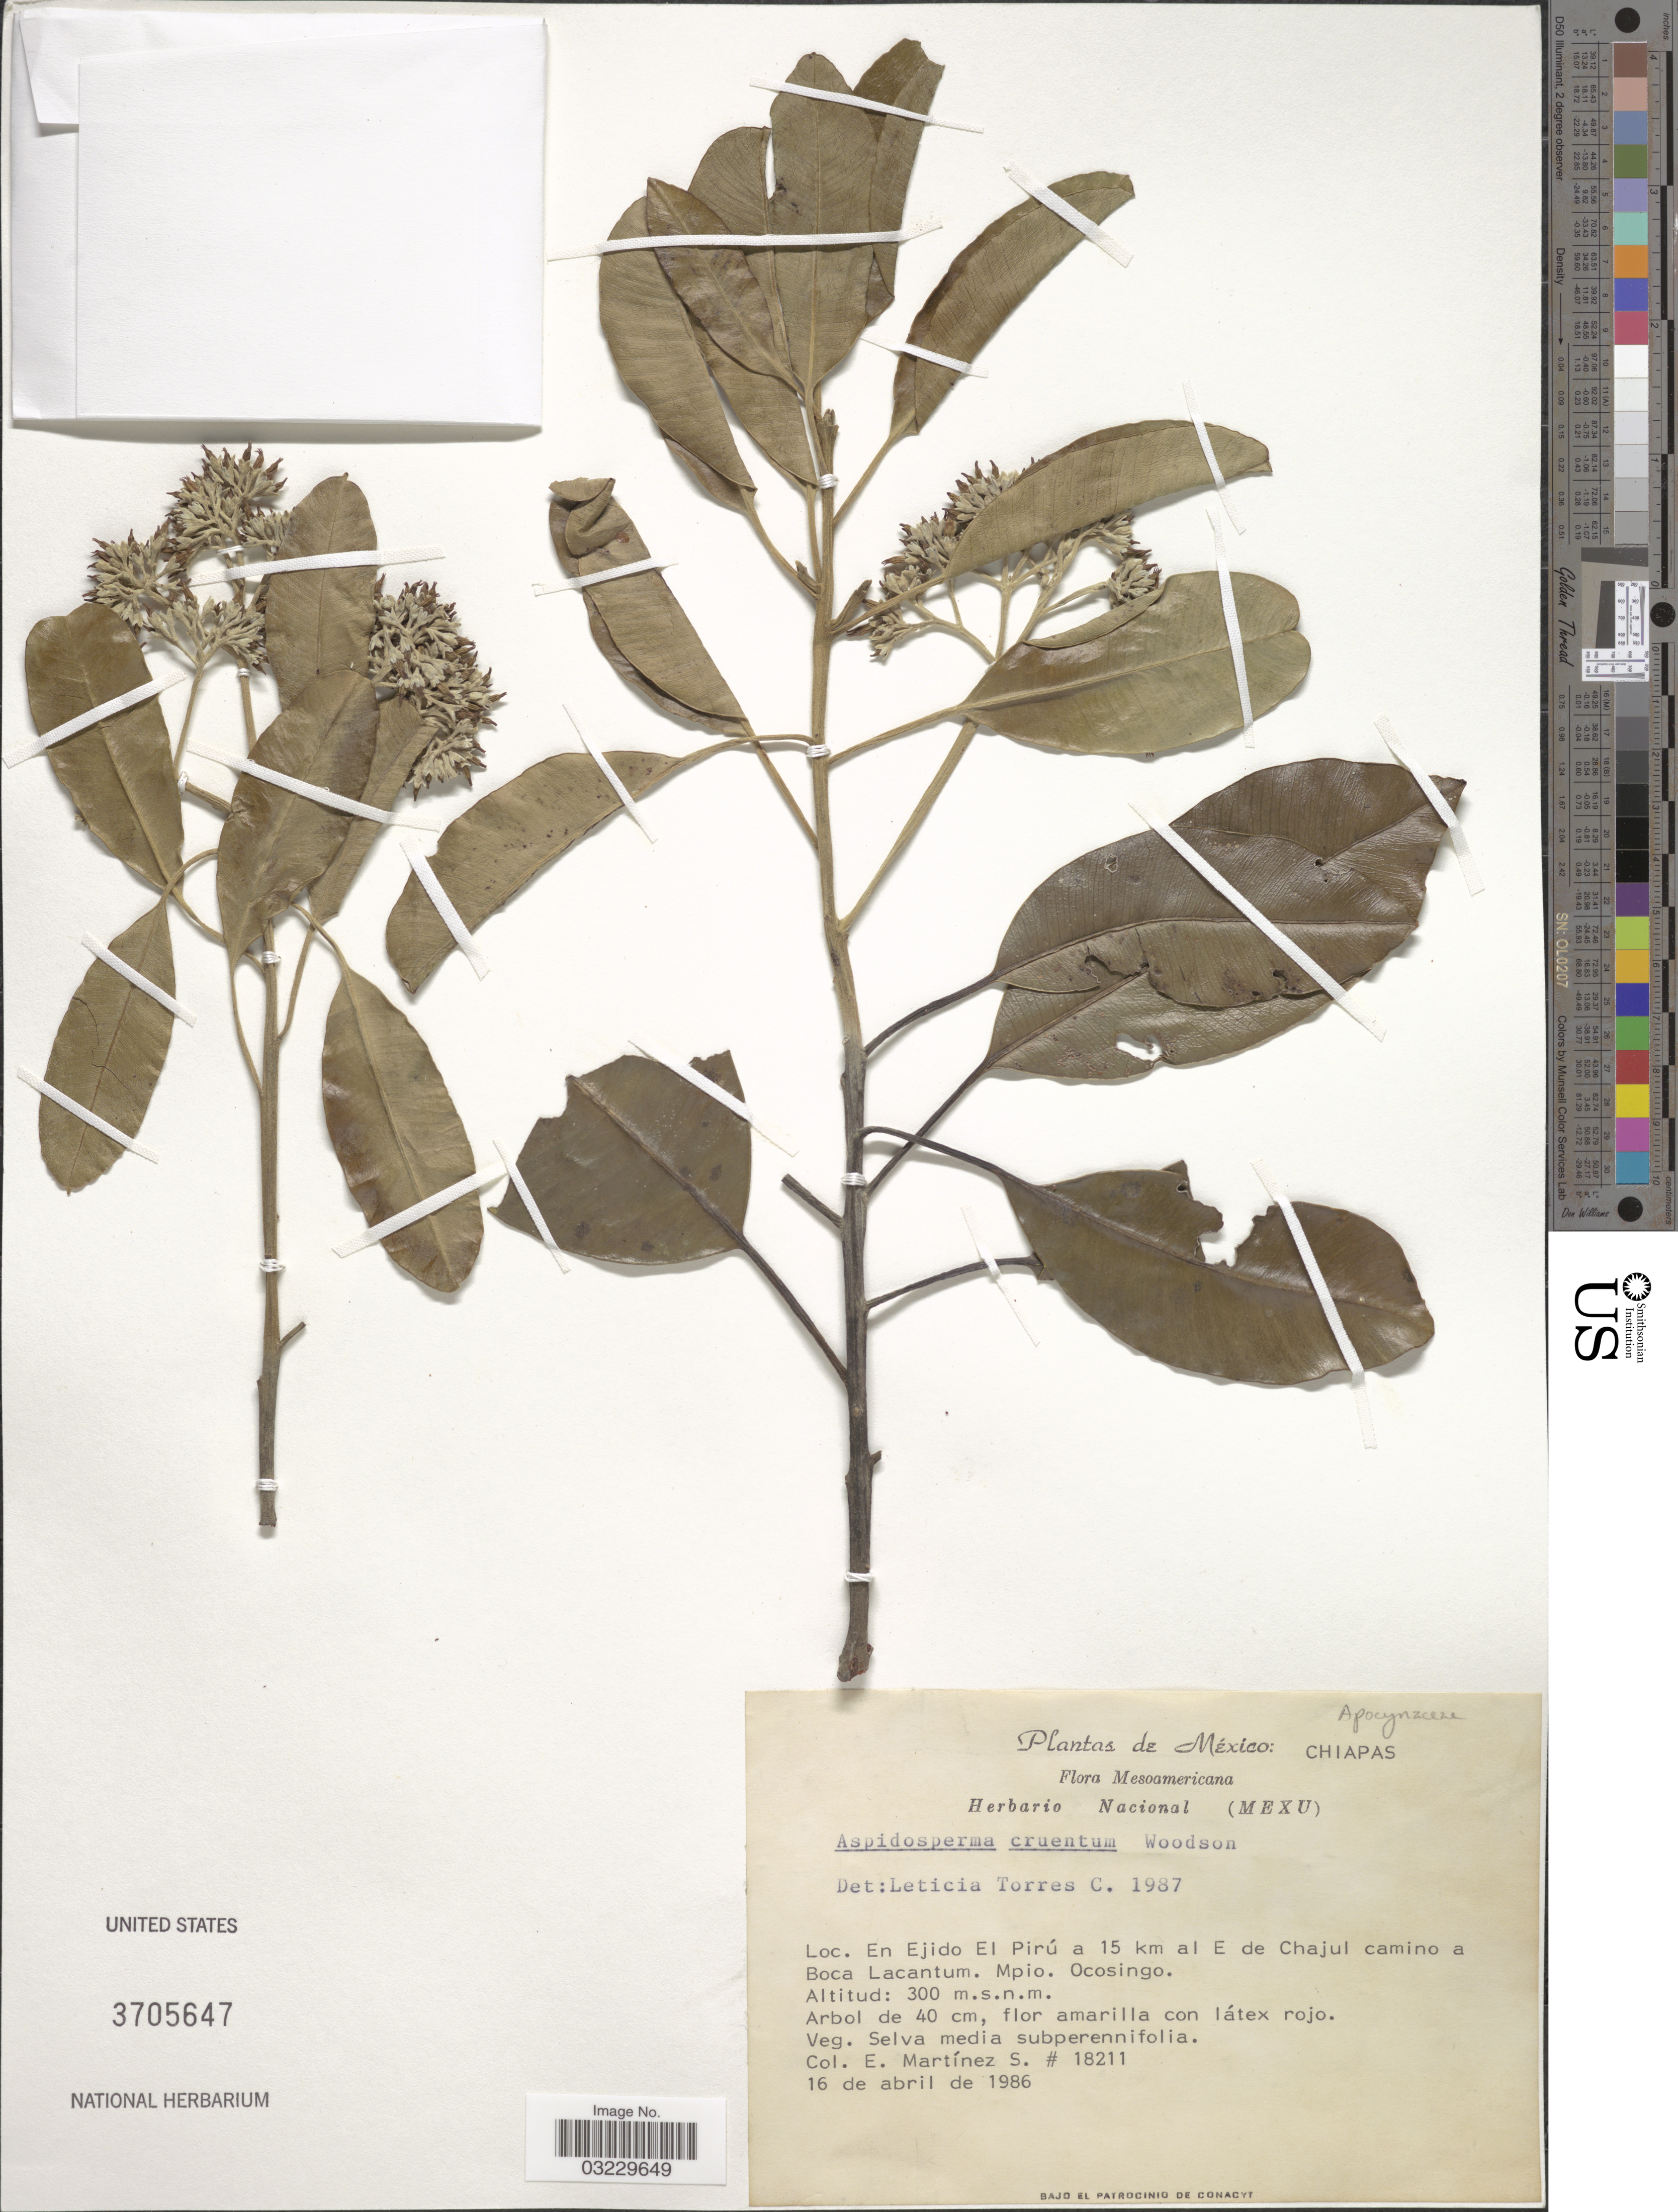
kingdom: Plantae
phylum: Tracheophyta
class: Magnoliopsida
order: Gentianales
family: Apocynaceae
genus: Aspidosperma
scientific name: Aspidosperma desmanthum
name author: Benth. ex Müll. Arg.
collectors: E. M. Martínez S.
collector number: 18211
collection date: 1986-04-16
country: Mexico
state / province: Chiapas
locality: En Ejido El Pirú a 15 km al E de Chajul camino a Boca Lacantum. Mpio. Ocosingo.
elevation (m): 300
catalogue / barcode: US 3705647